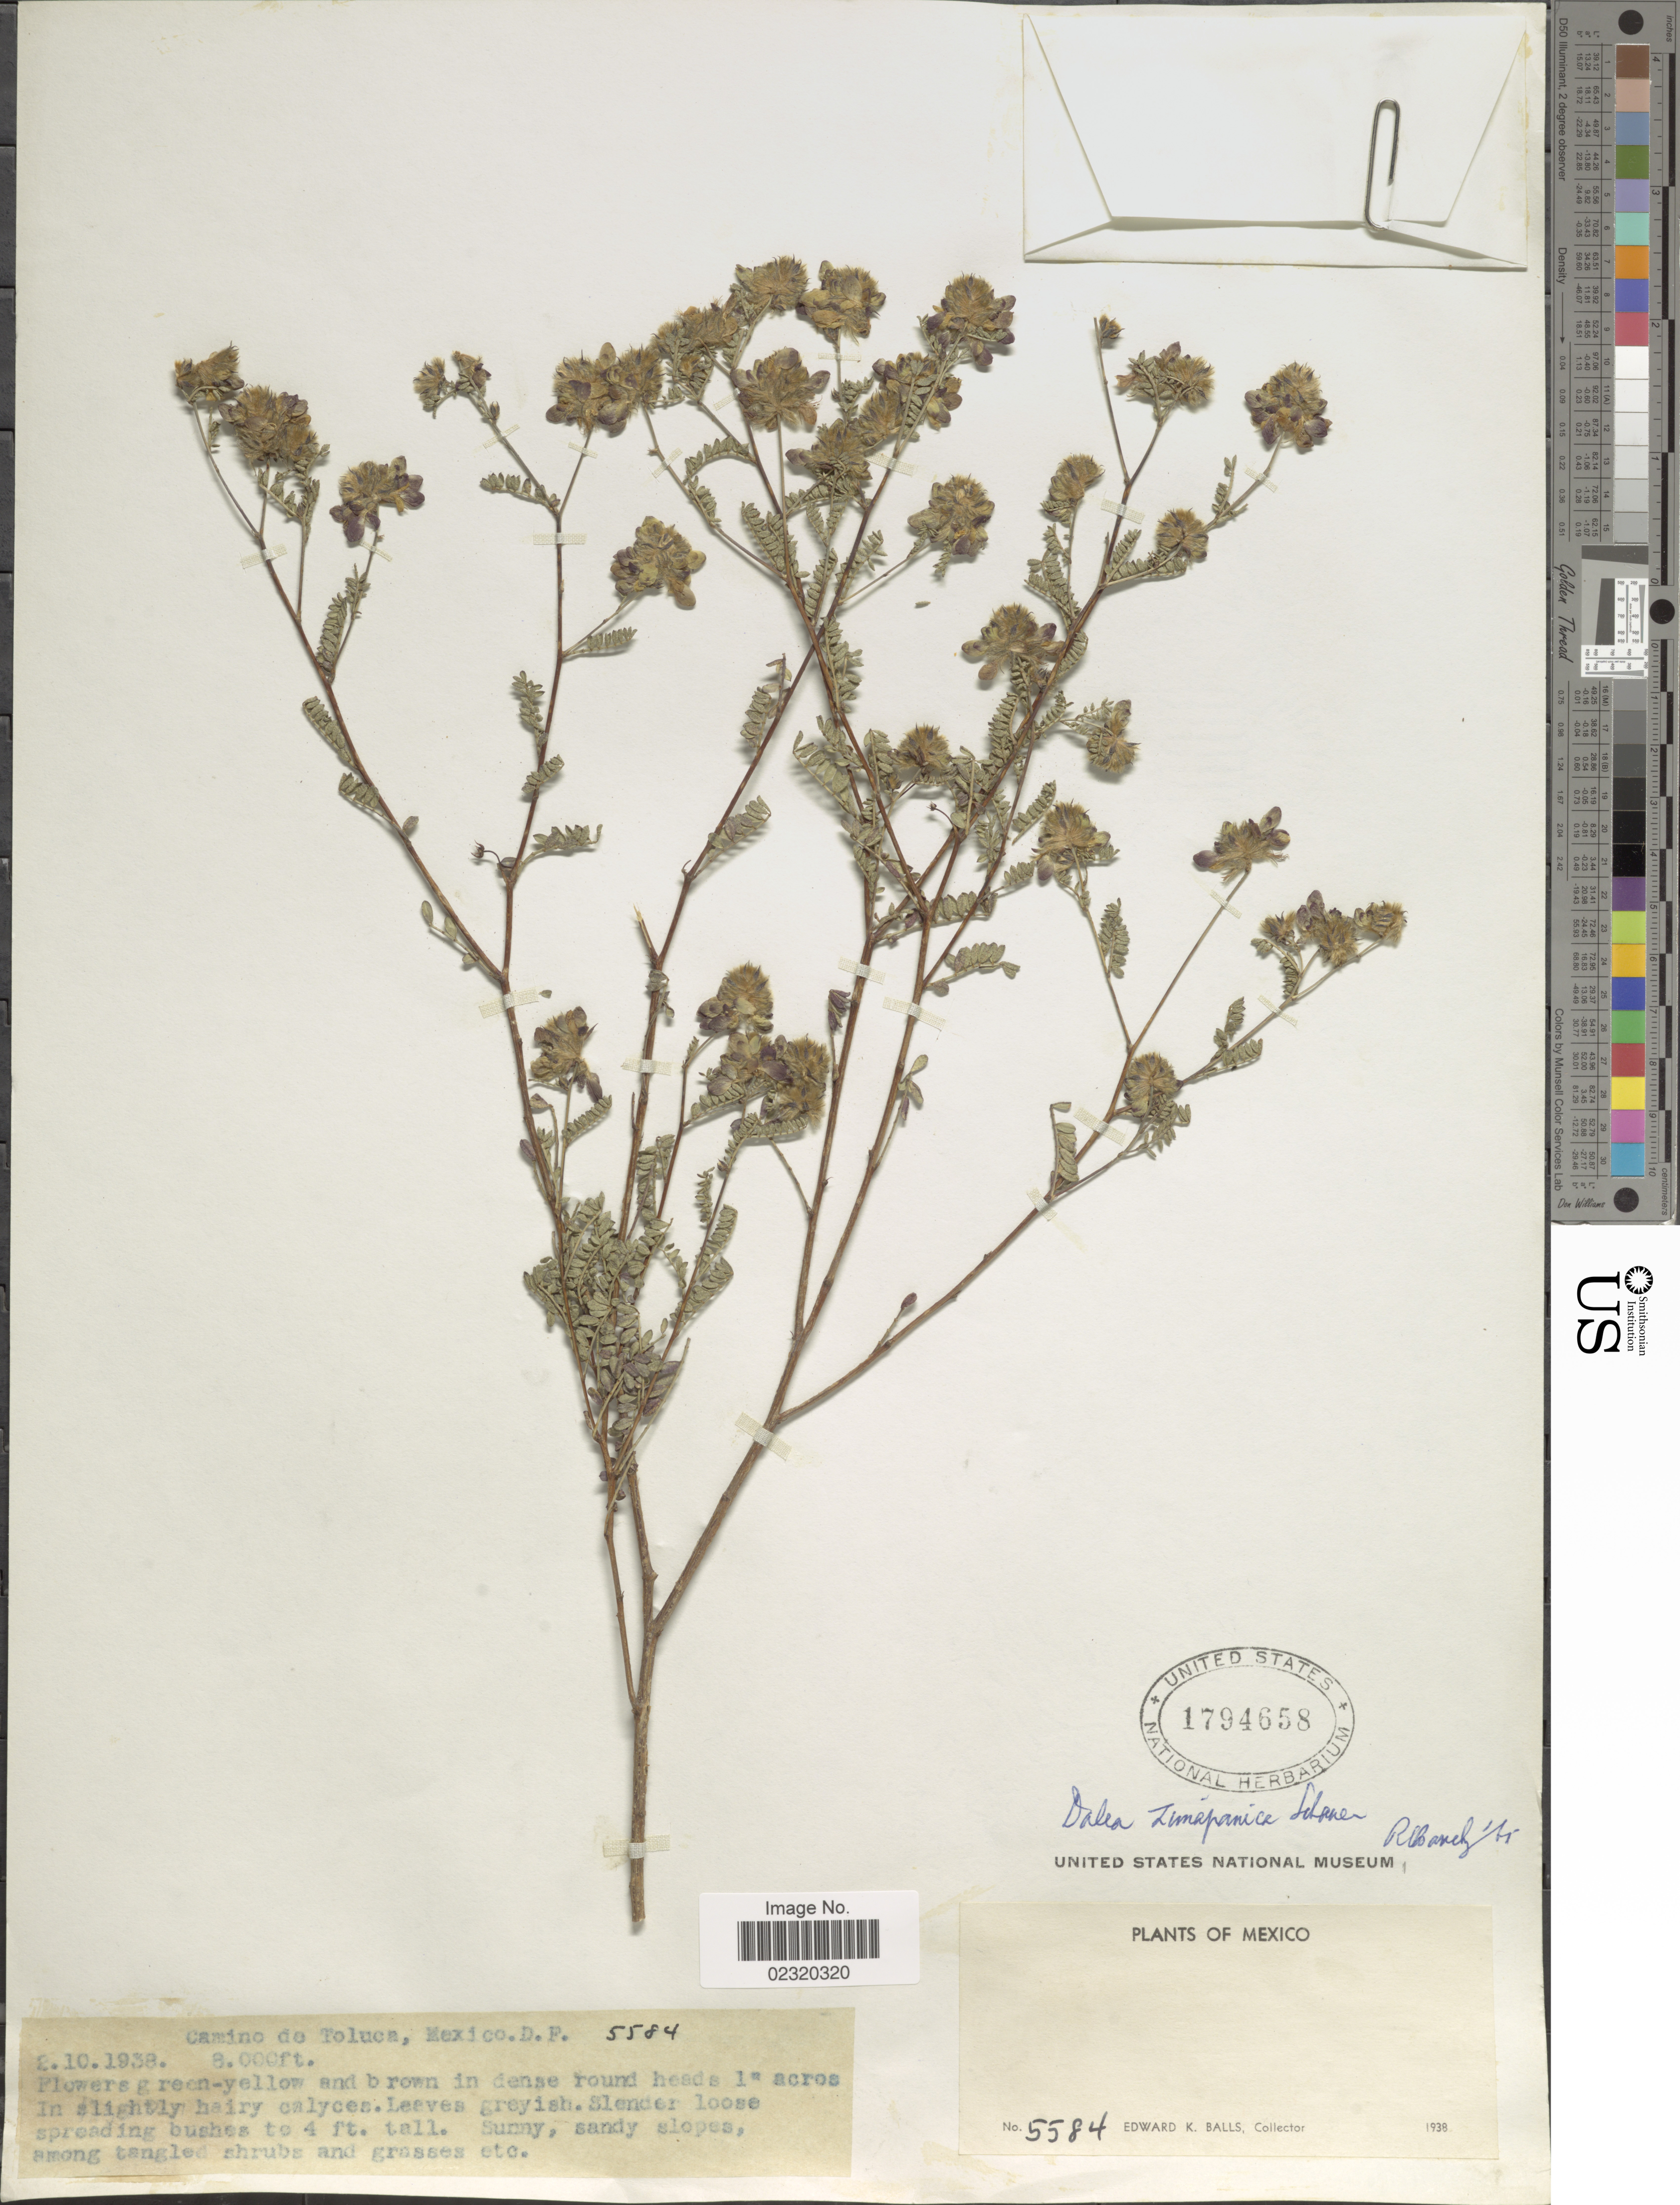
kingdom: Plantae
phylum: Tracheophyta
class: Magnoliopsida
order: Fabales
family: Fabaceae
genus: Dalea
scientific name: Dalea zimapanica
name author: S. Schauer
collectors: E. K. Balls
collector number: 5584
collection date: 1938-10-02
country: Mexico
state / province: Distrito Federal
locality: Camino de Toluca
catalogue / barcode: US 1794658